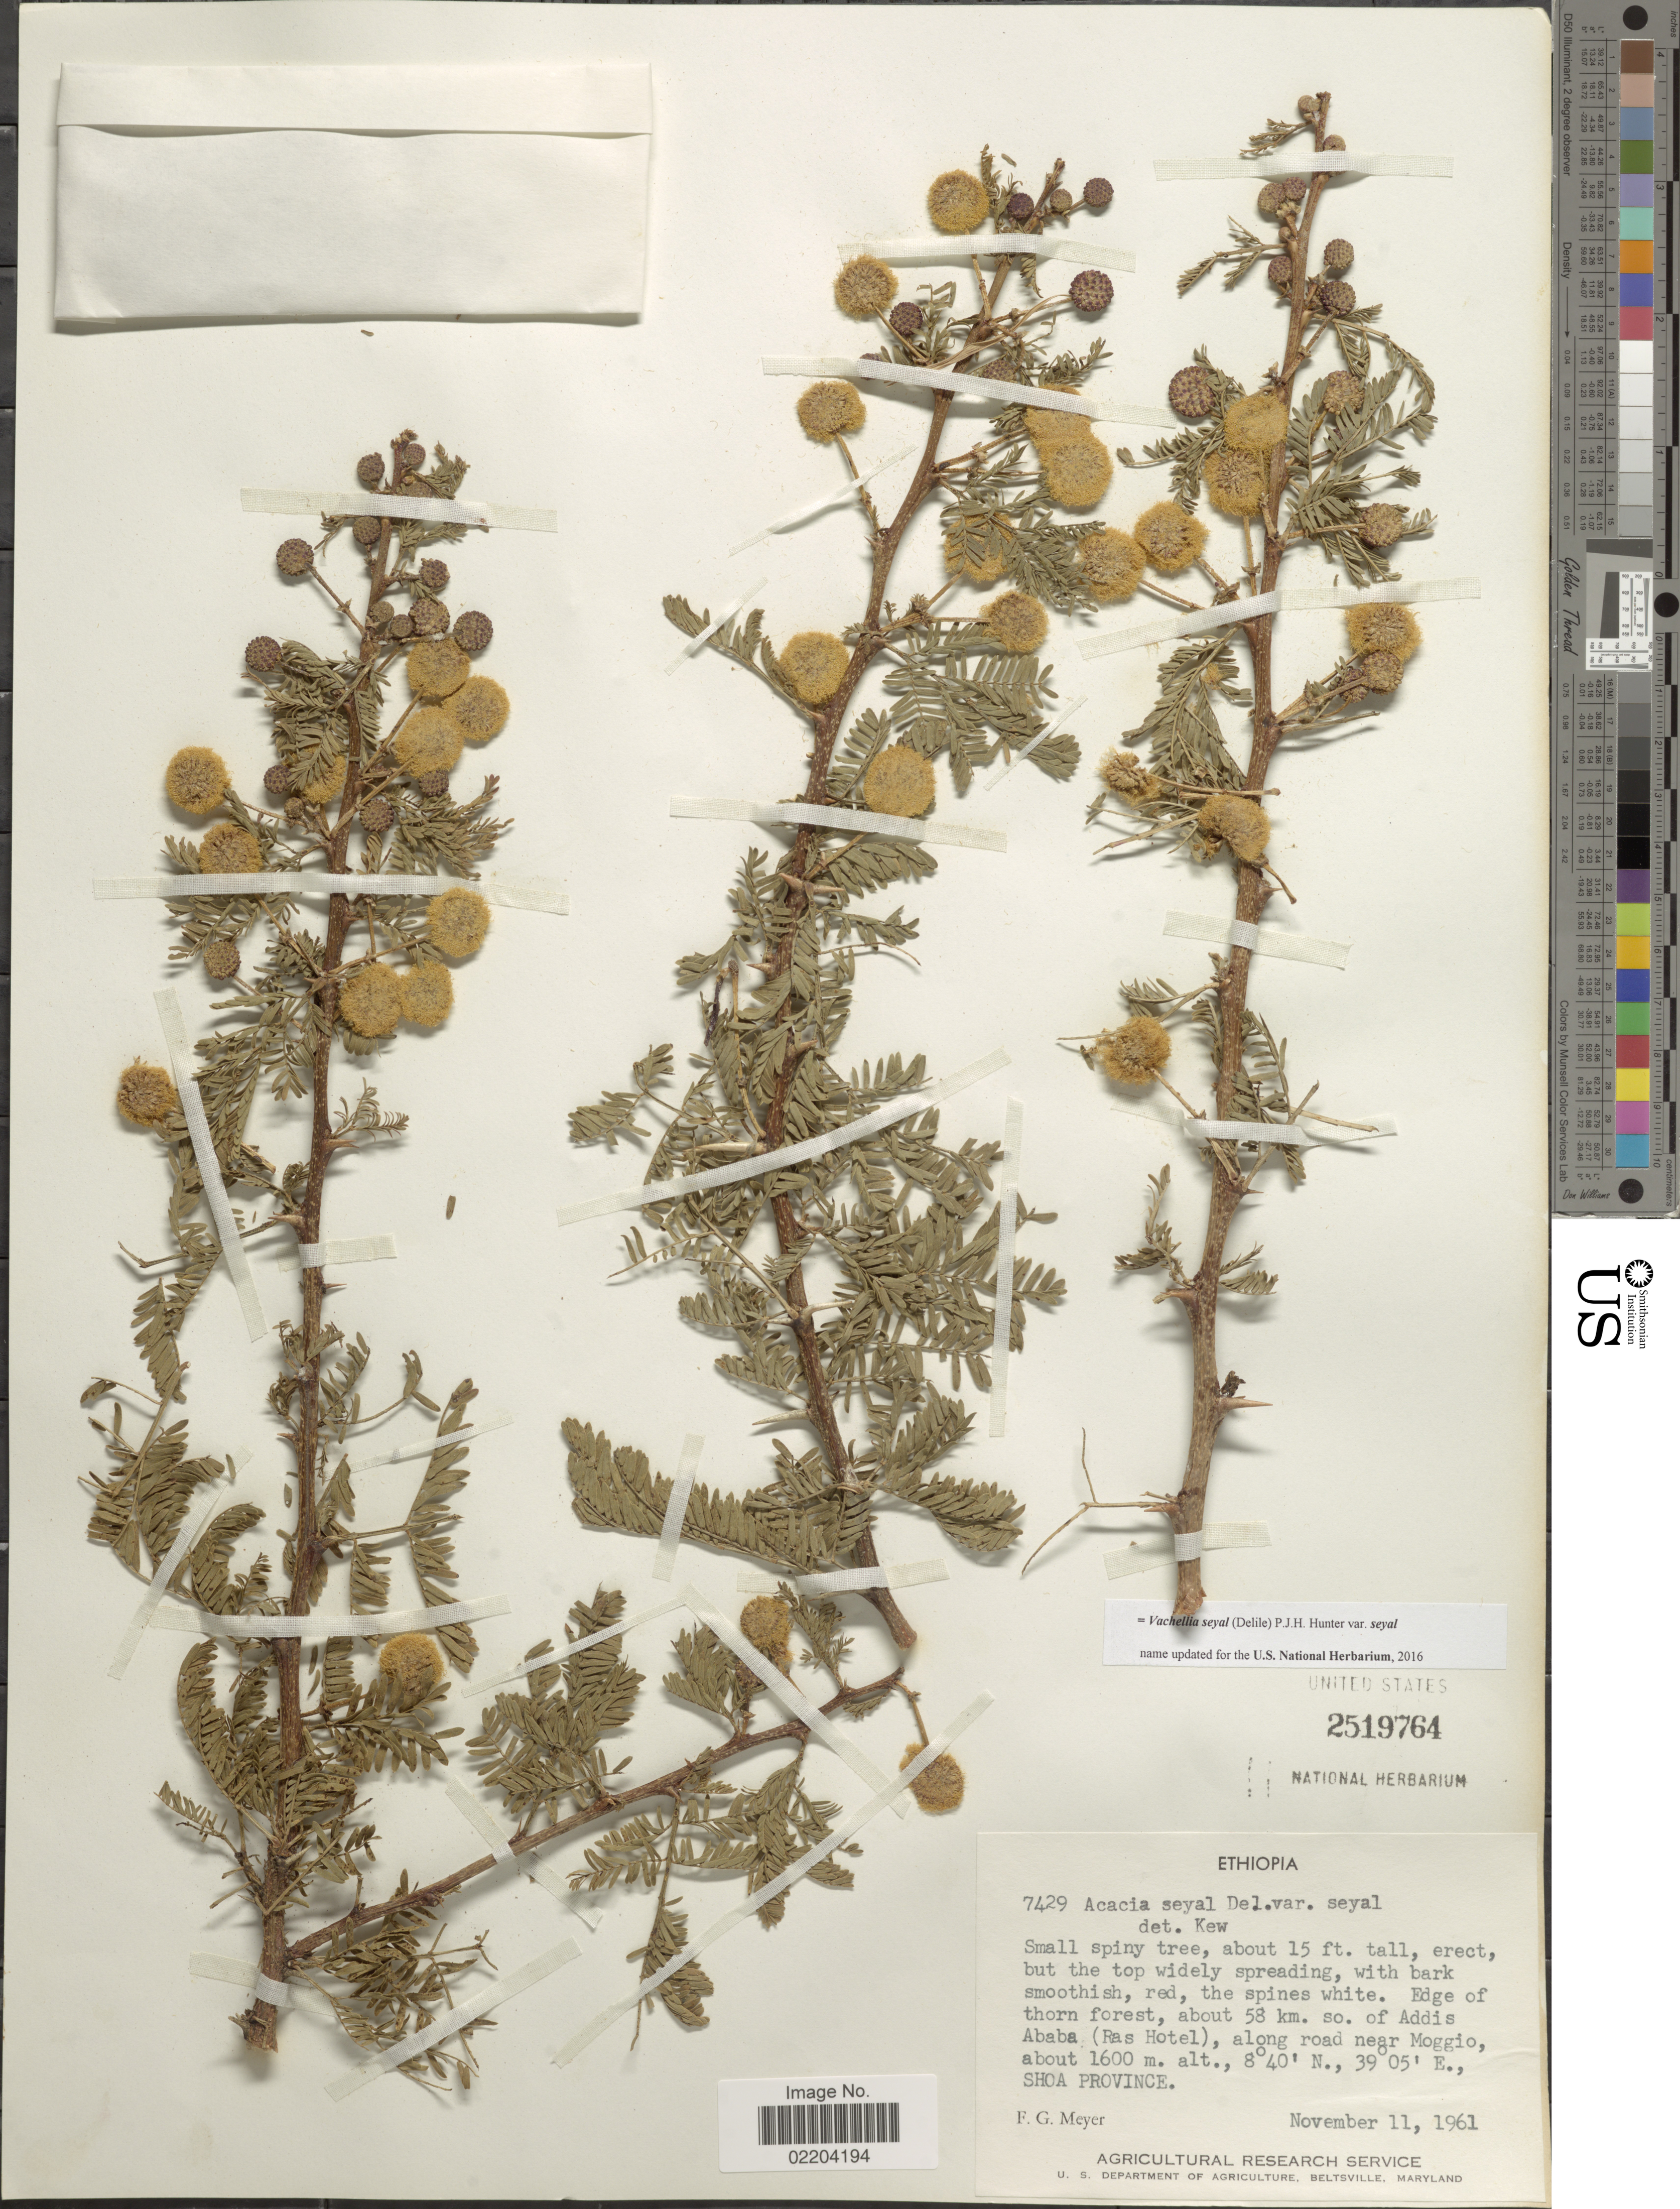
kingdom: Plantae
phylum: Tracheophyta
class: Magnoliopsida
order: Fabales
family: Fabaceae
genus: Vachellia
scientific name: Vachellia seyal var. seyal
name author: (Delile) P.J.H. Hurter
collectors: F. G. Meyer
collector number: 7429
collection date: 1961-11-11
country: Ethiopia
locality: About 58 km.so. of Addis Ababa (Ras Hotel), along road near Moggio.Shoa Province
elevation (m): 1600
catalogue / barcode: US 2519764